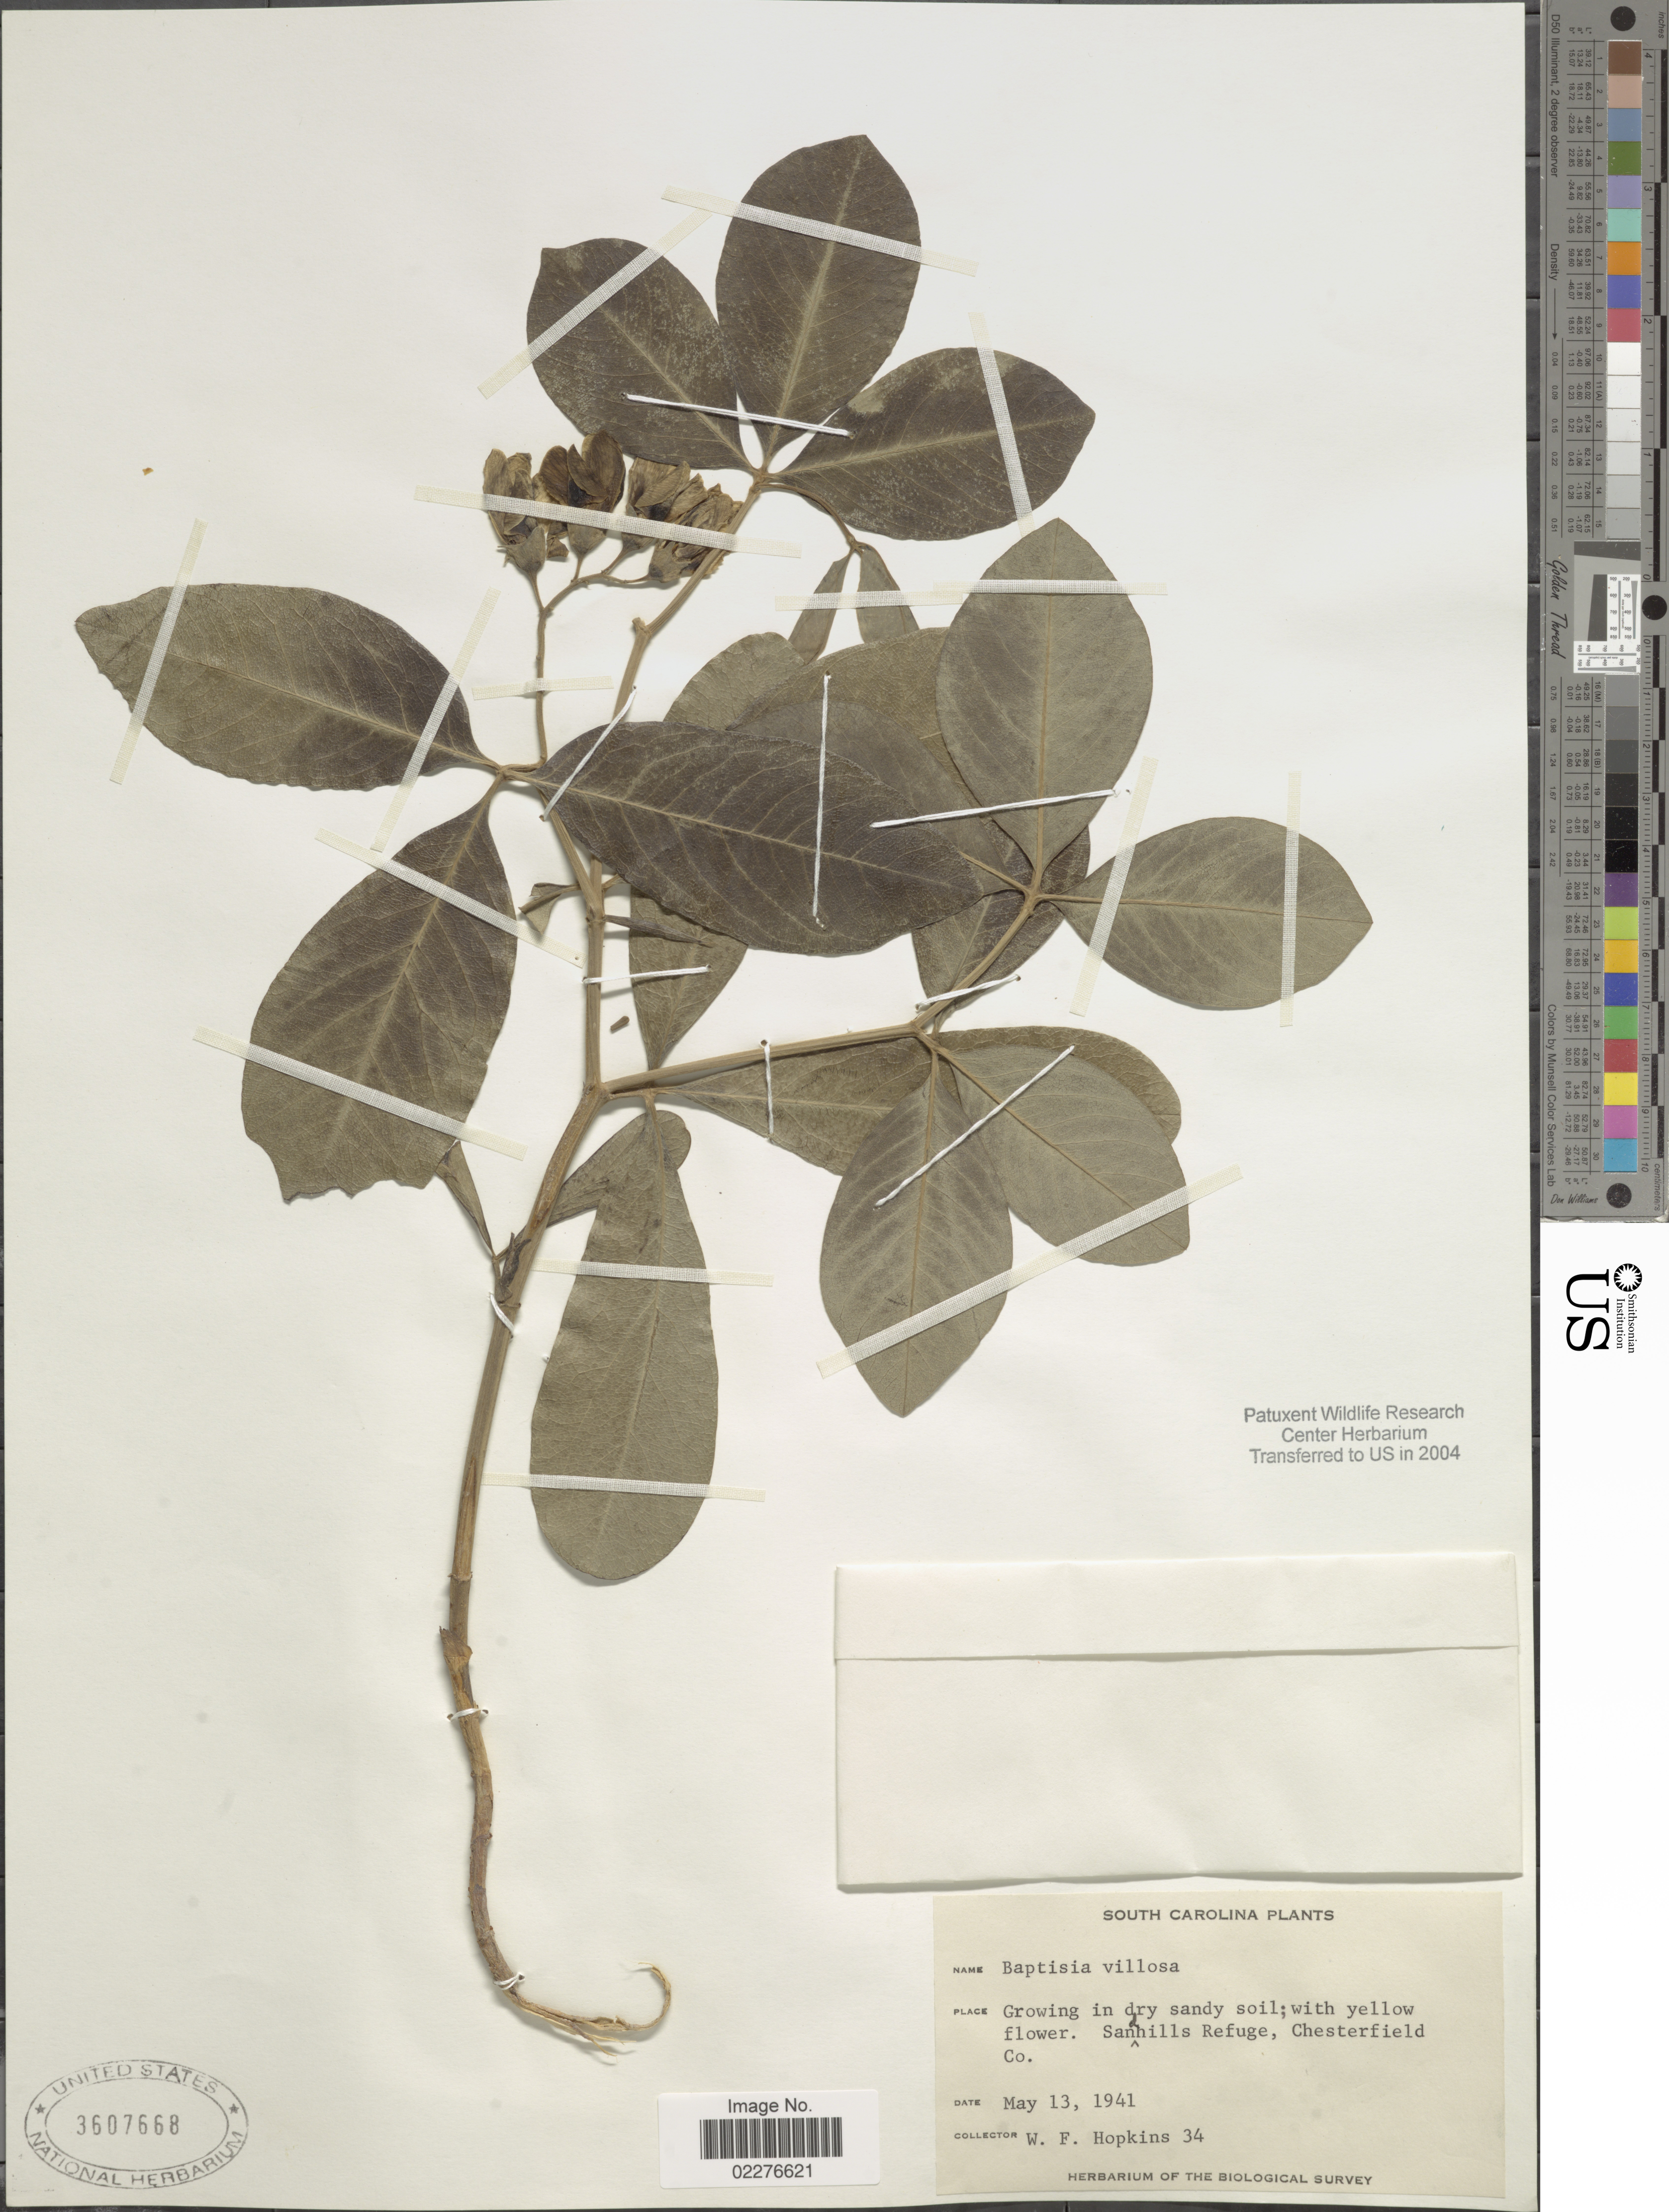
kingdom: Plantae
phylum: Tracheophyta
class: Magnoliopsida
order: Fabales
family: Fabaceae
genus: Baptisia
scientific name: Baptisia cinerea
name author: (Raf.) Fernald & B.G. Schub.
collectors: W. Hopkins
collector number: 34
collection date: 1941-05-13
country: United States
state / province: South Carolina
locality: Sandhills Refuge, Chesterfield Co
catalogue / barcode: US 3607668